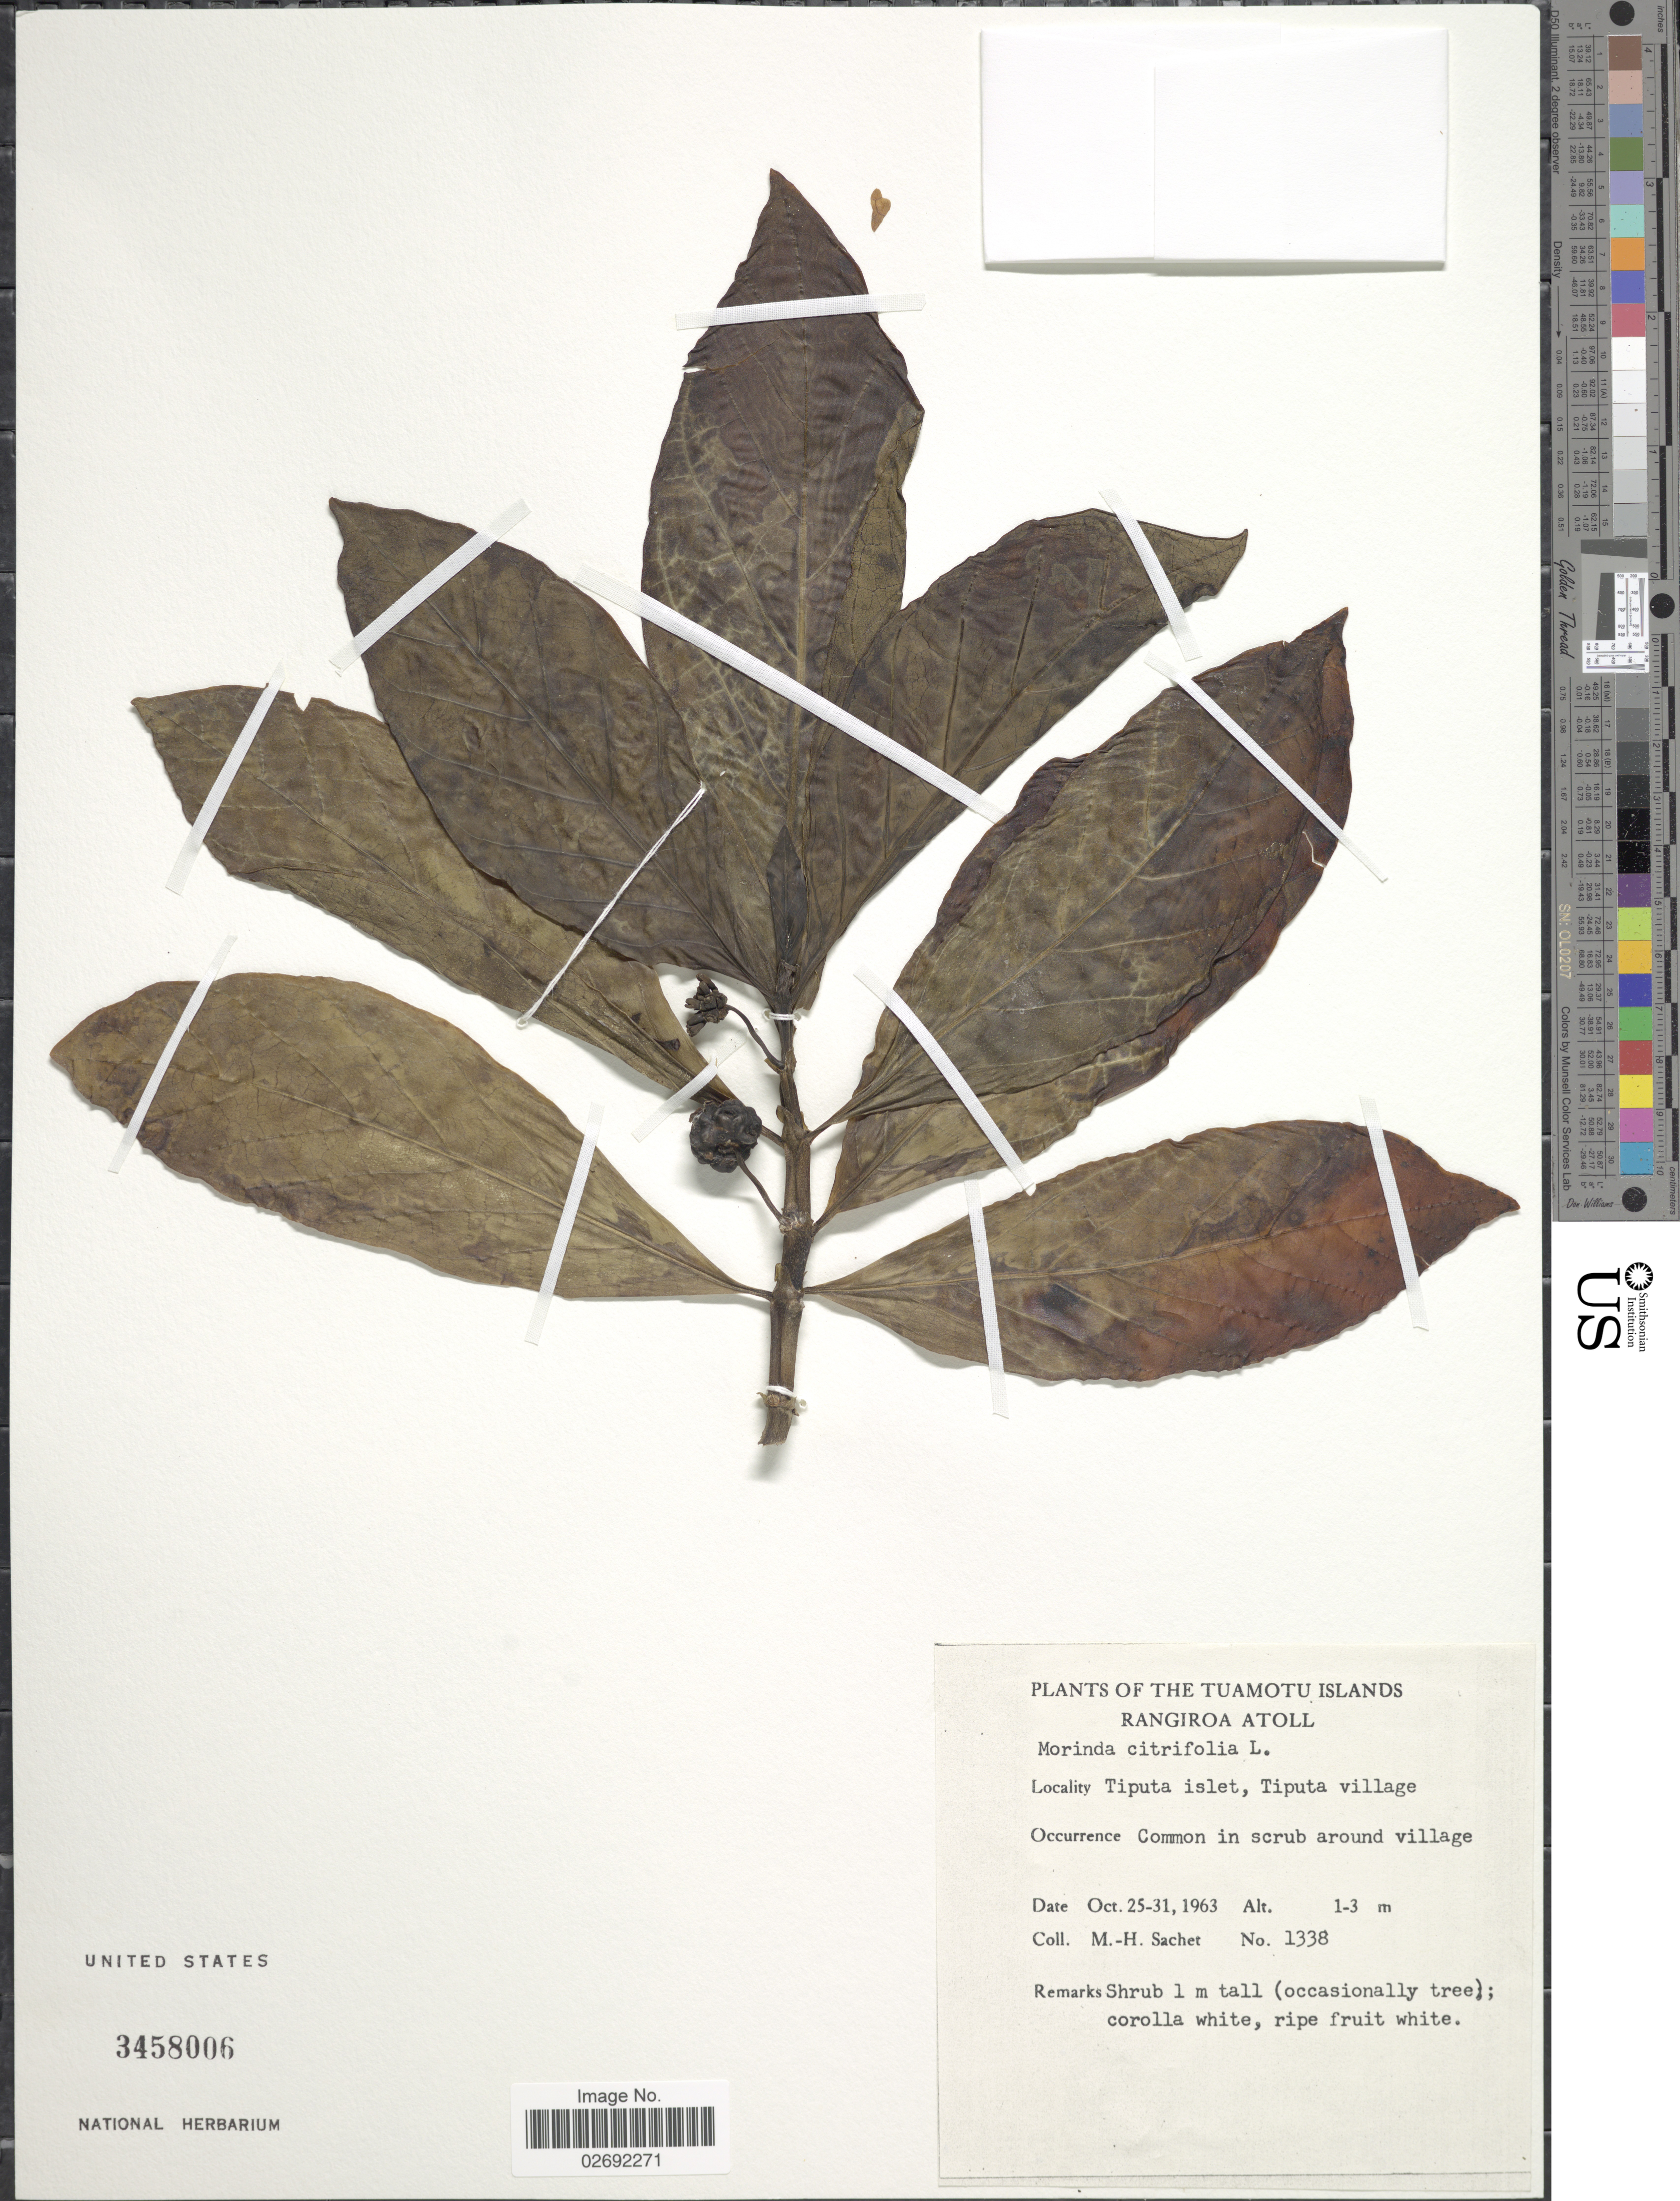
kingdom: Plantae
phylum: Tracheophyta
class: Magnoliopsida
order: Gentianales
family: Rubiaceae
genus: Morinda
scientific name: Morinda citrifolia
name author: L.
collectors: M.-H. Sachet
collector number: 1338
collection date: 1963-10-25/1963-10-31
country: French Polynesia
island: Rangiroa [Deans] Atoll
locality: Tuamotu Islands. Rangiroa Atoll. Tiputa islet, Tiputa village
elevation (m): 1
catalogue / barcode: US 3458006